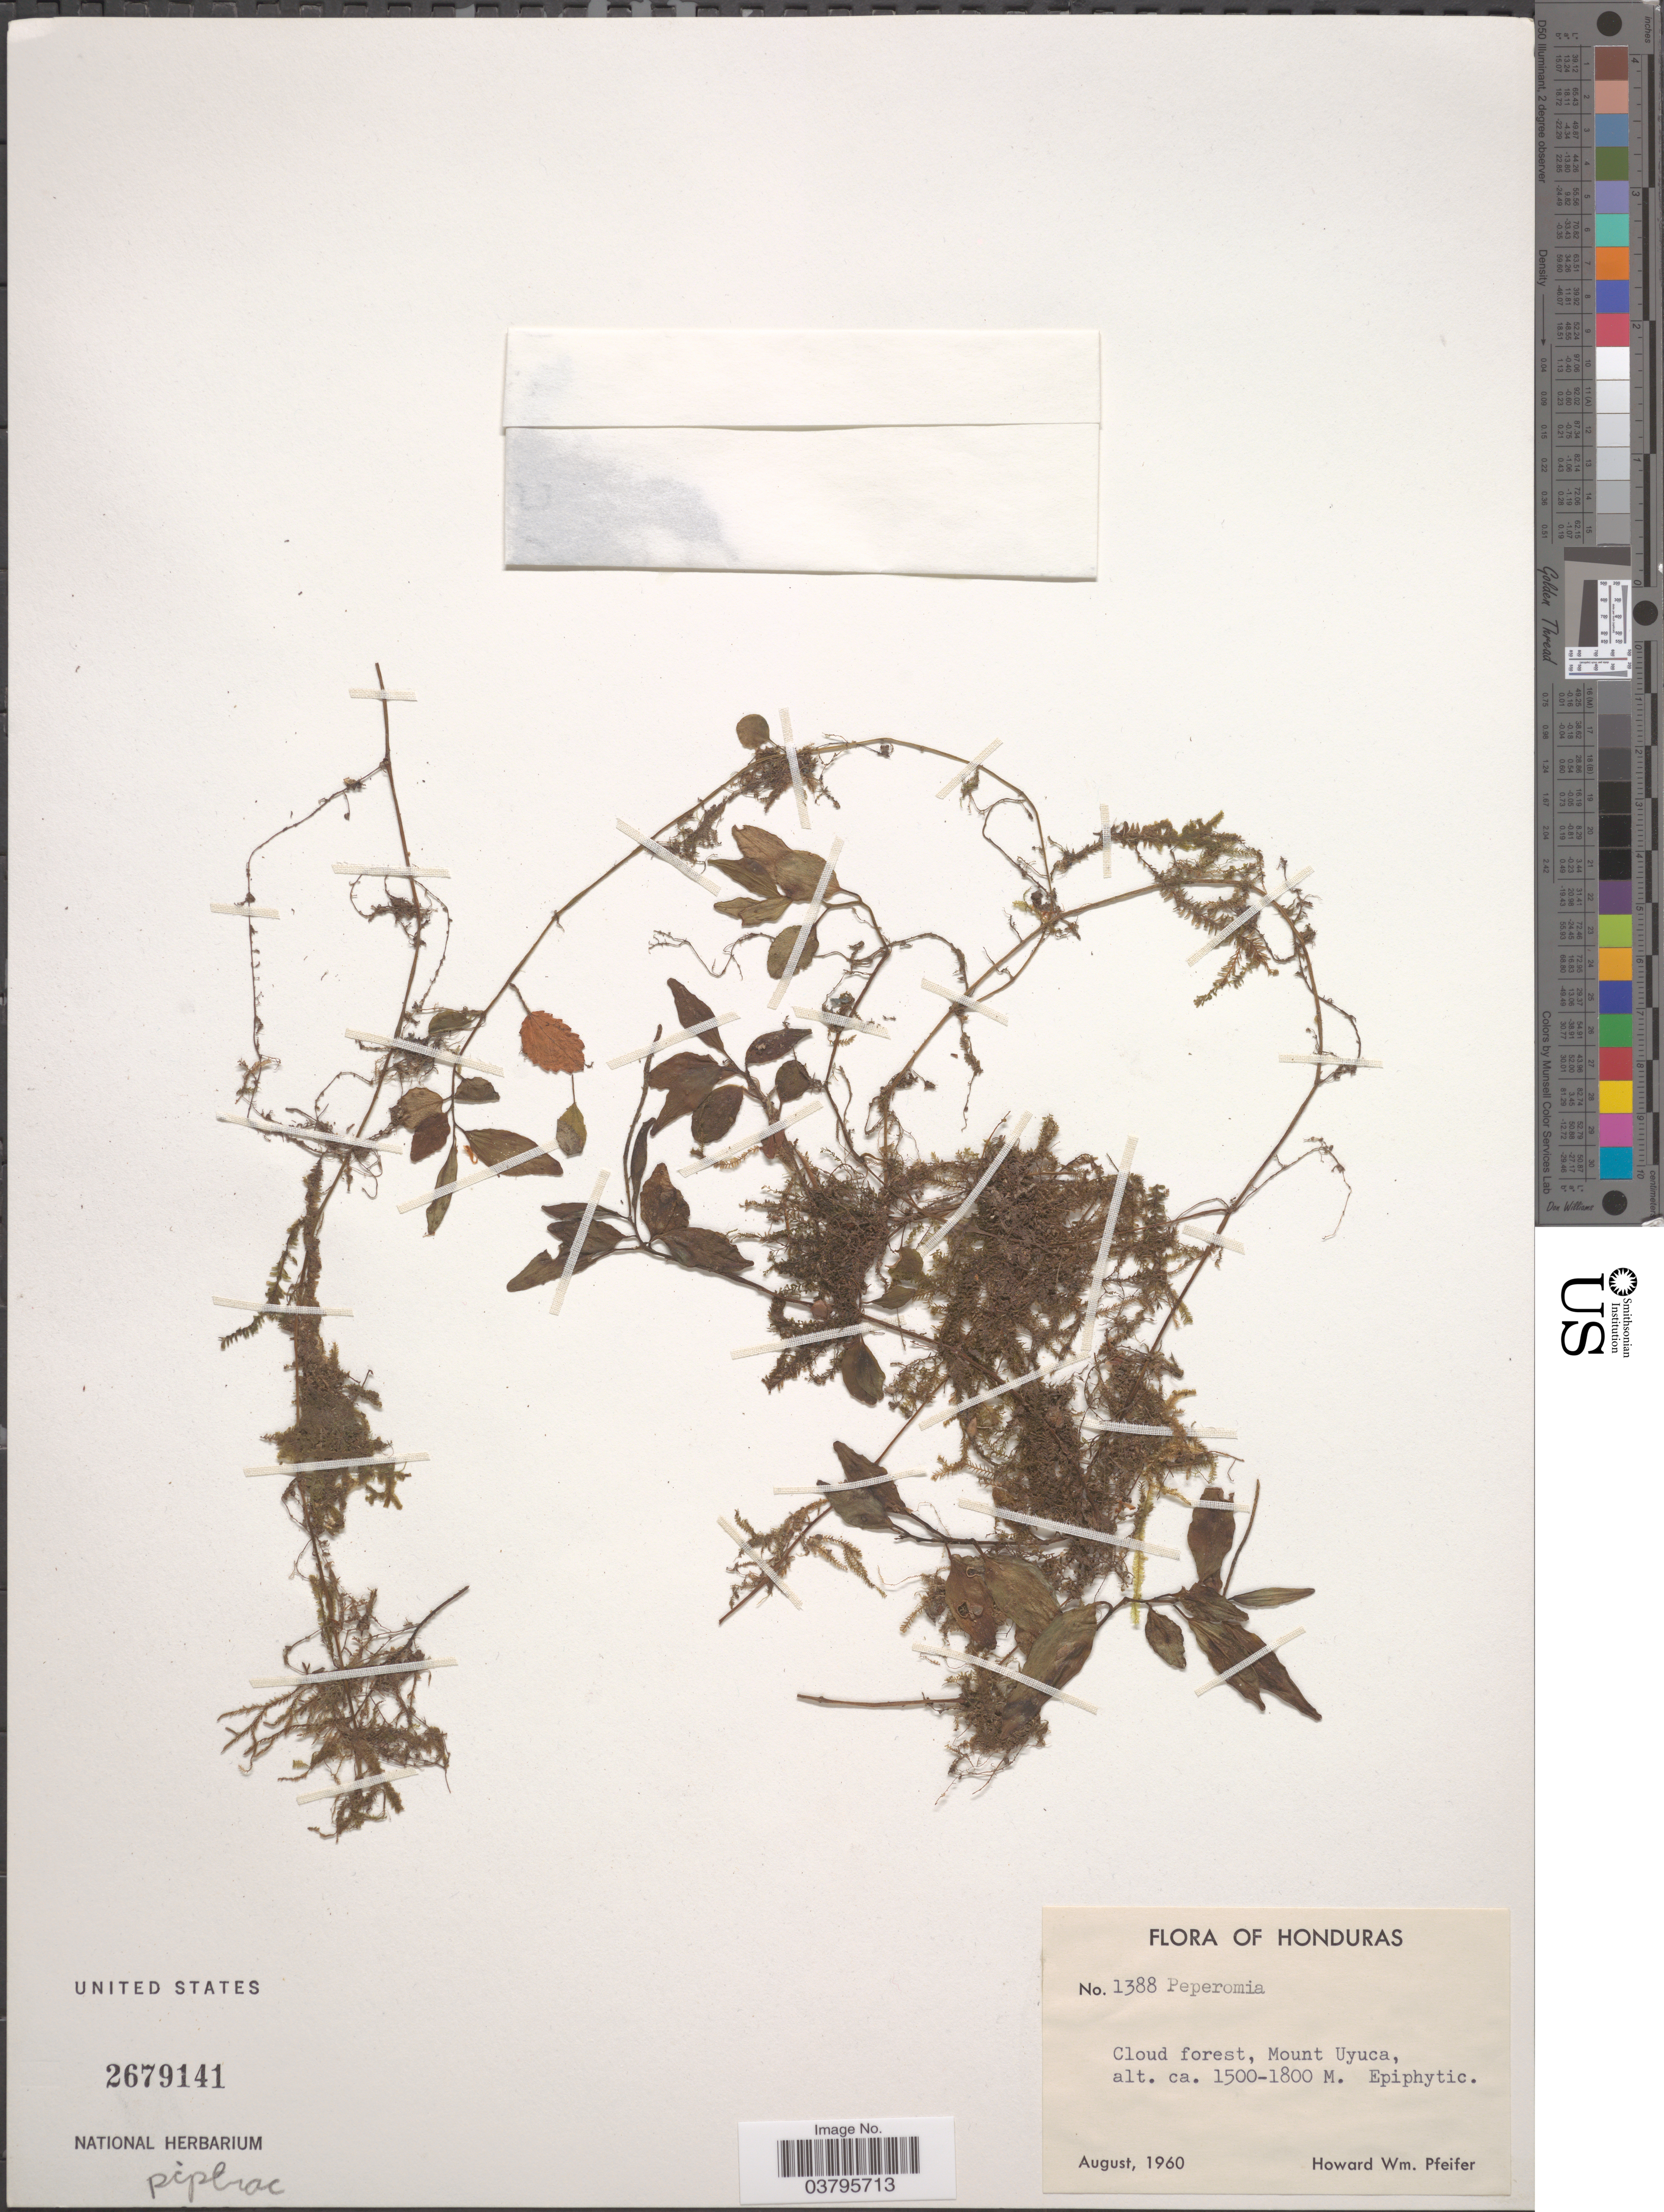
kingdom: Plantae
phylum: Tracheophyta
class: Magnoliopsida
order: Piperales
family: Piperaceae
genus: Peperomia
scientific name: Peperomia heterophylla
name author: Miq.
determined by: Jiménez, José Estaban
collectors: H. W. Pfeifer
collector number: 1388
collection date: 1960-08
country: Honduras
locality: Mount Uyuca.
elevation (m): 1500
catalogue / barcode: US 2679141